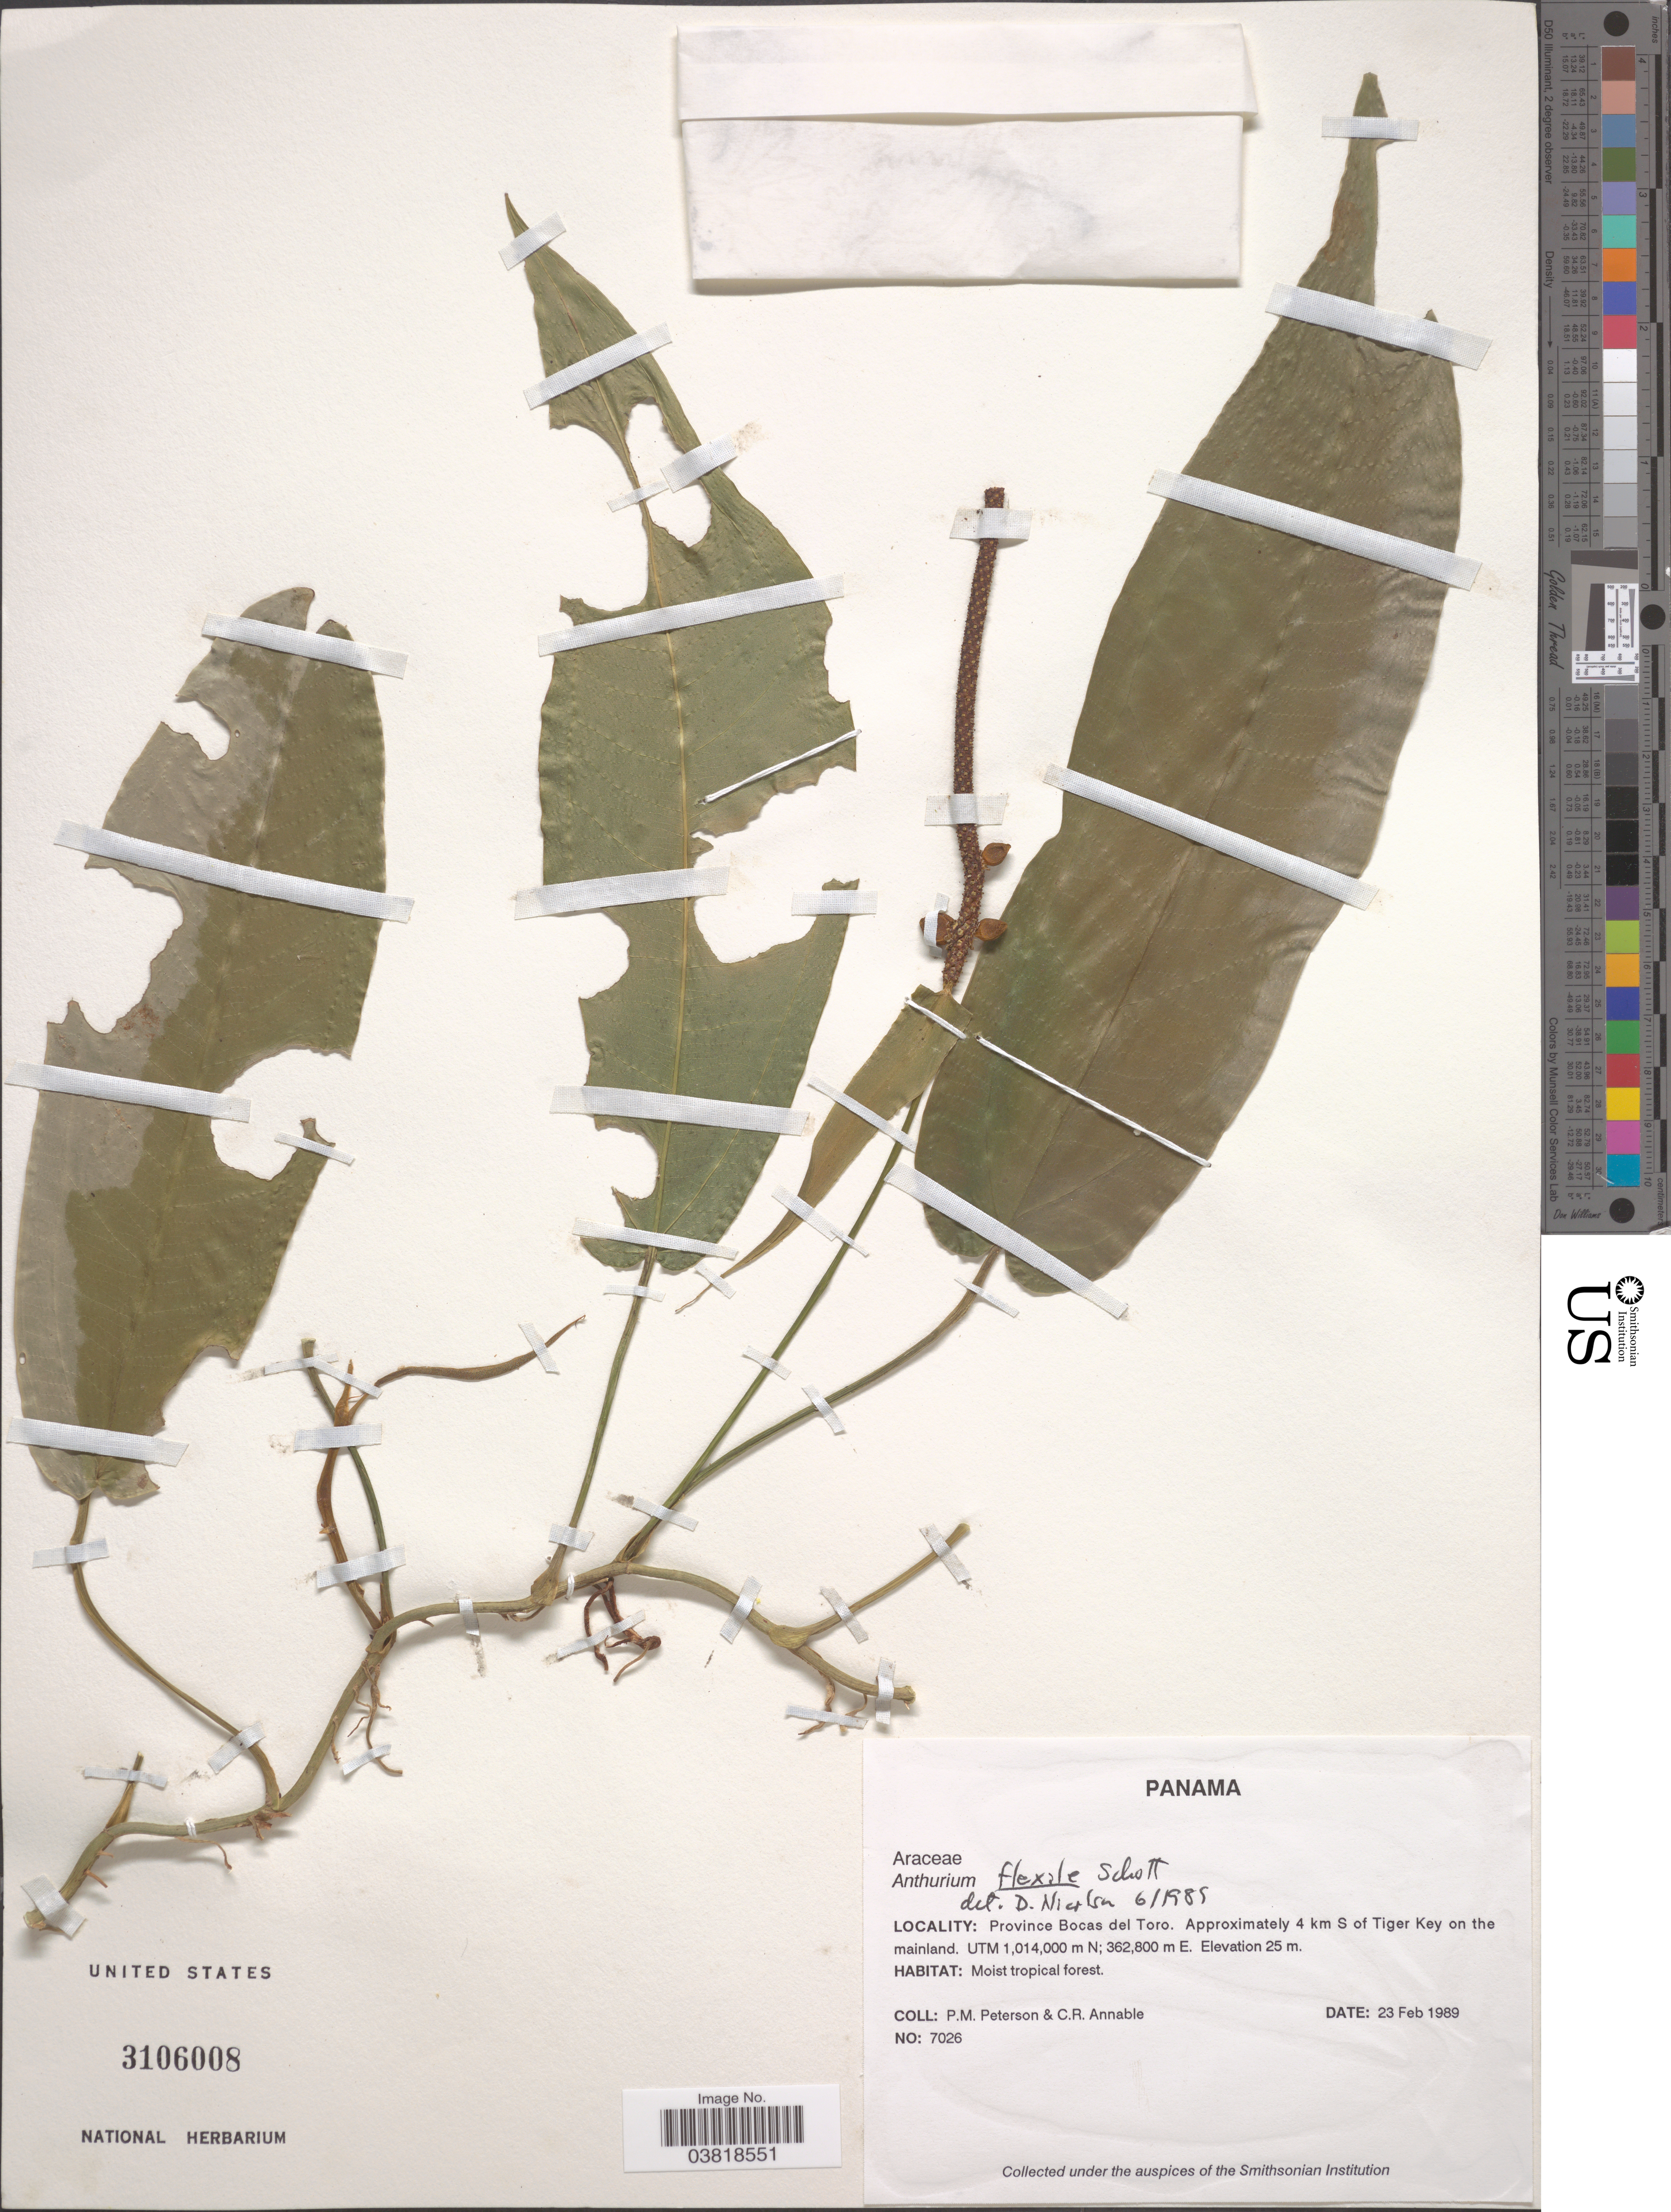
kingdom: Plantae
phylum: Tracheophyta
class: Liliopsida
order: Alismatales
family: Araceae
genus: Anthurium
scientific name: Anthurium flexile subsp. flexile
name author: Schott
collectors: P. M. Peterson & C. R. Annable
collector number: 7026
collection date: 1989-02-23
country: Panama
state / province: Bocas del Toro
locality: Approximately 4 km S of Tiger Key on the mainland.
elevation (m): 25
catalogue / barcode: US 3106008